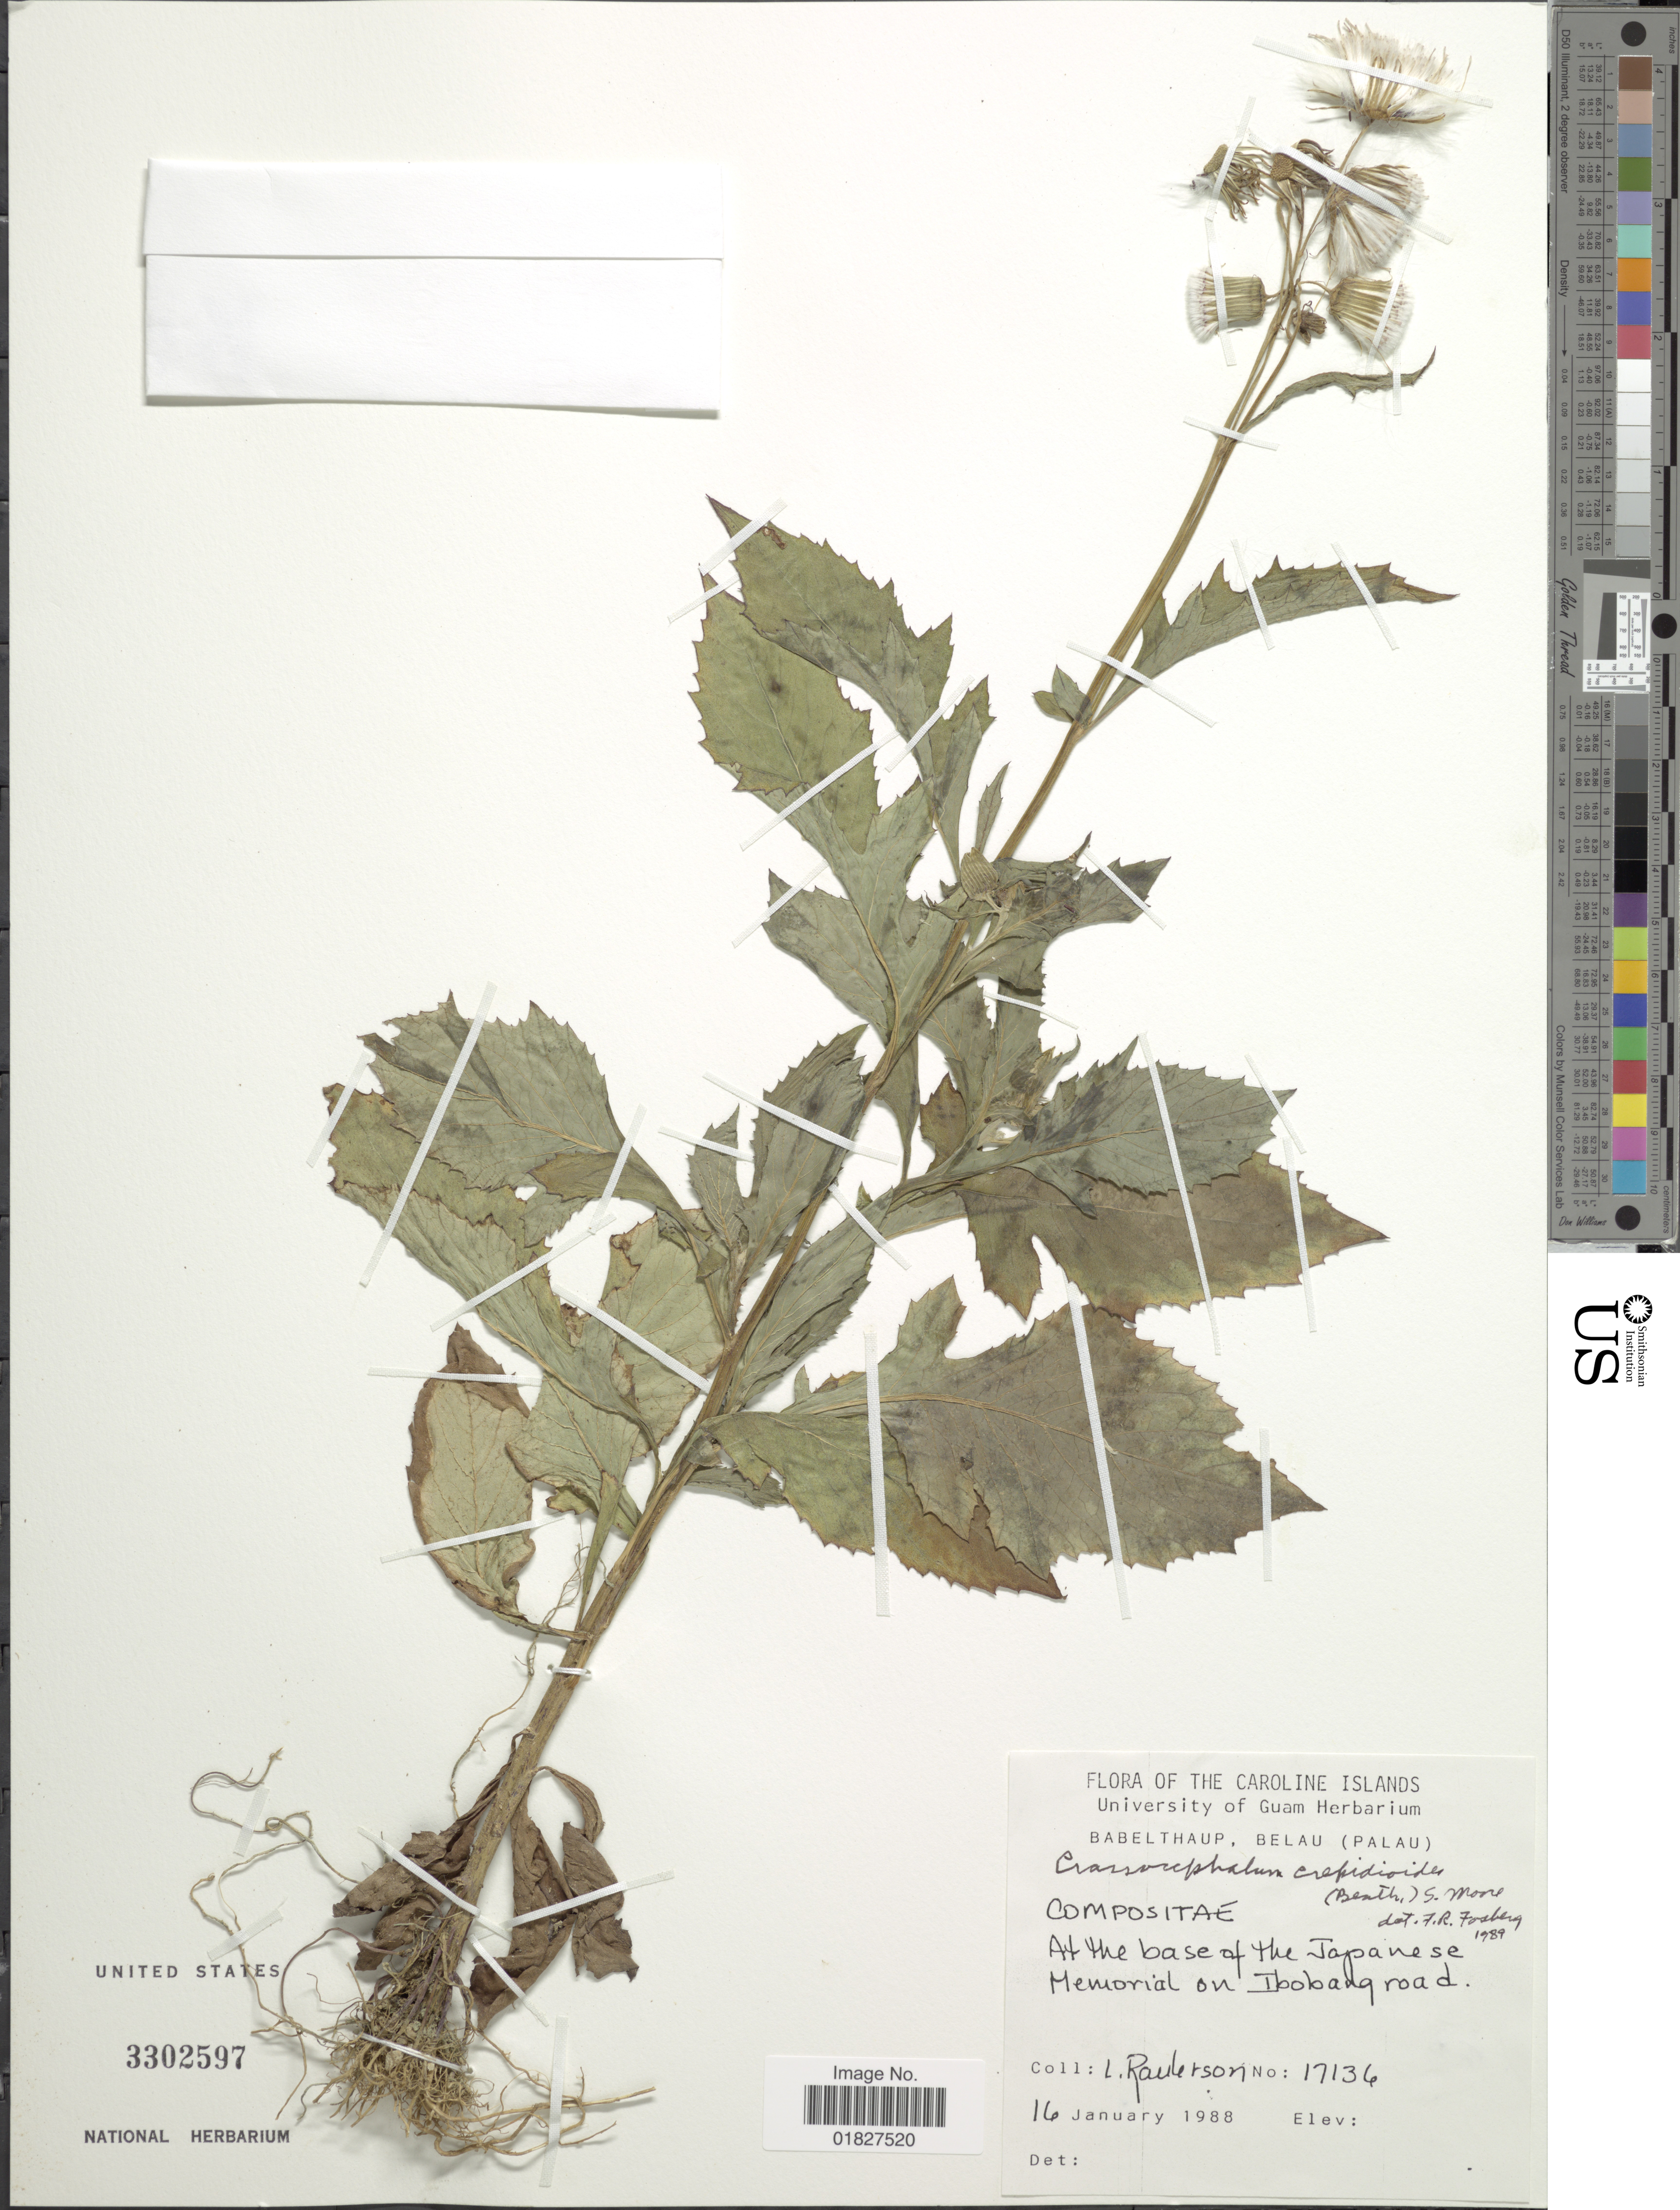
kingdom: Plantae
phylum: Tracheophyta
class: Magnoliopsida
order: Asterales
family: Asteraceae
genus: Crassocephalum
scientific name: Crassocephalum crepidioides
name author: (Benth.) S. Moore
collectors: L. Raulerson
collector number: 17136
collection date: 1988-01-16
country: Palau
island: Babeldaob [Babelthuap]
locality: Caroline Islands, Babelthaup, Palau, at the base of the Japanese Memorial on Ibobang road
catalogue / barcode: US 3302597